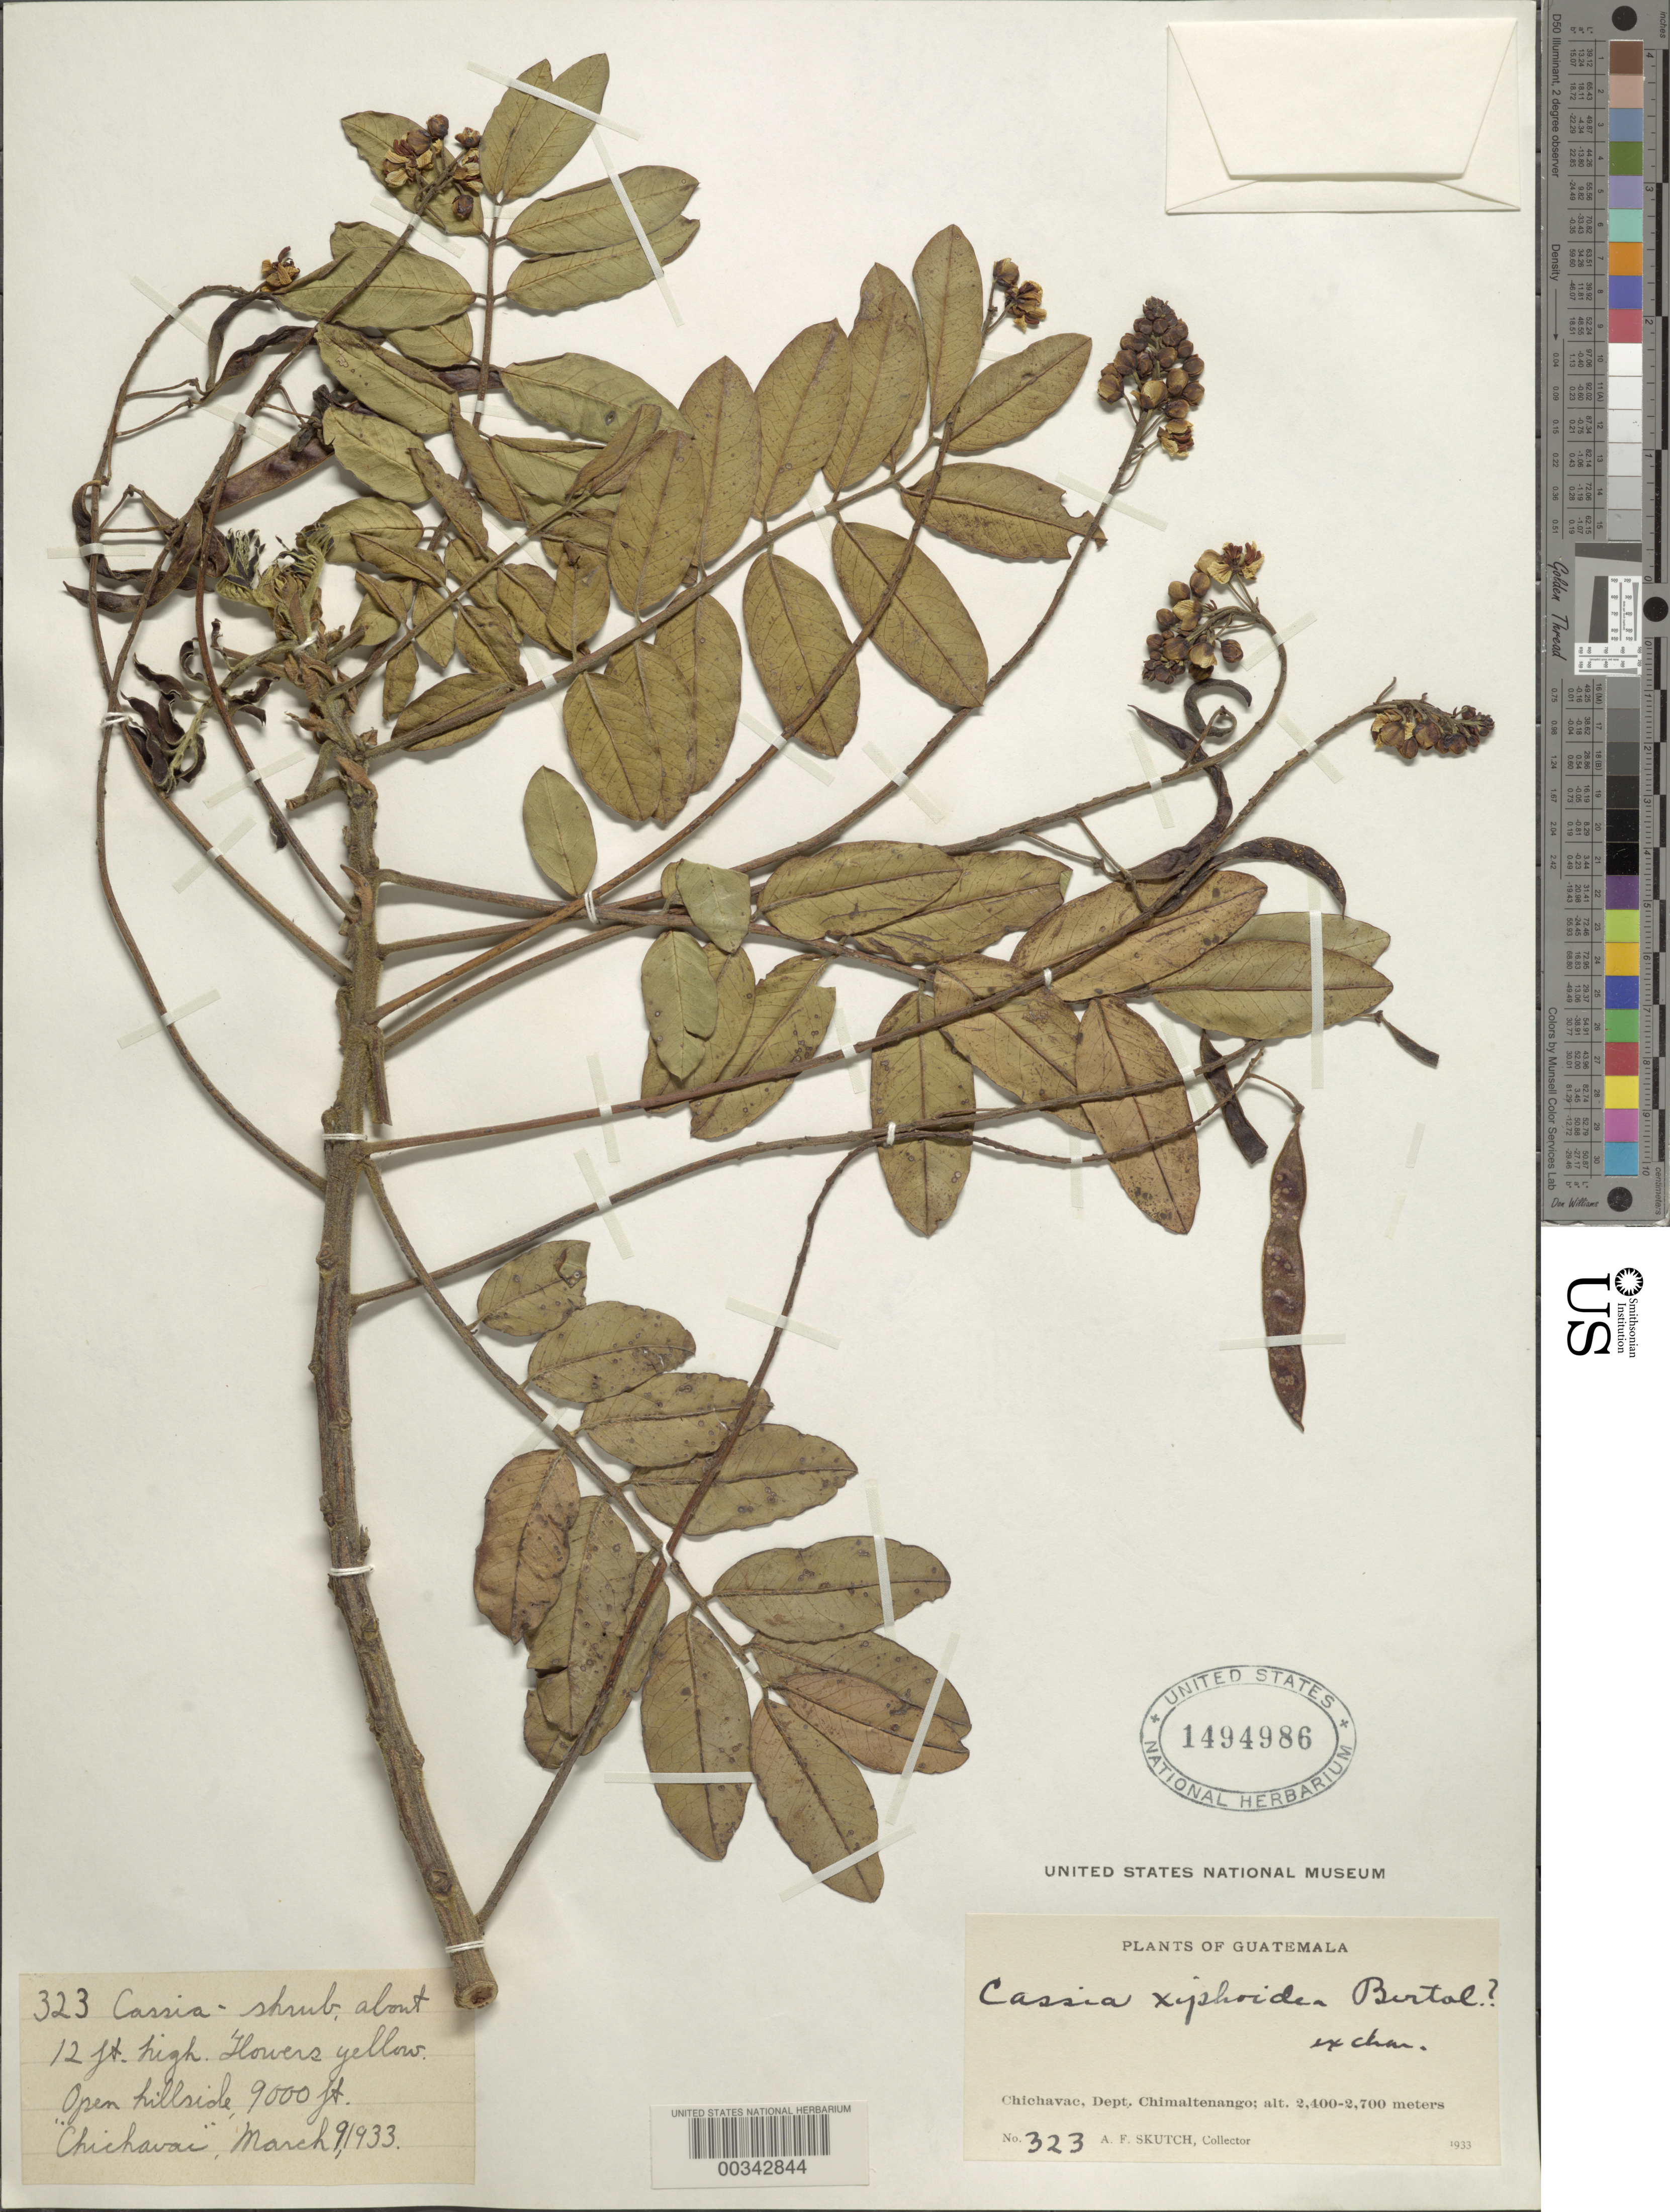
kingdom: Plantae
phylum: Tracheophyta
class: Magnoliopsida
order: Fabales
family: Fabaceae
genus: Senna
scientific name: Senna guatemalensis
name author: (Donn. Sm.) H.S. Irwin & Barneby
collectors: A. F. Skutch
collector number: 323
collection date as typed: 09 Mar 1933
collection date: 1933-03-09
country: Guatemala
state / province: Chimaltenango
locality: Chichavac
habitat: Open hillside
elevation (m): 2743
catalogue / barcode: US 1494986